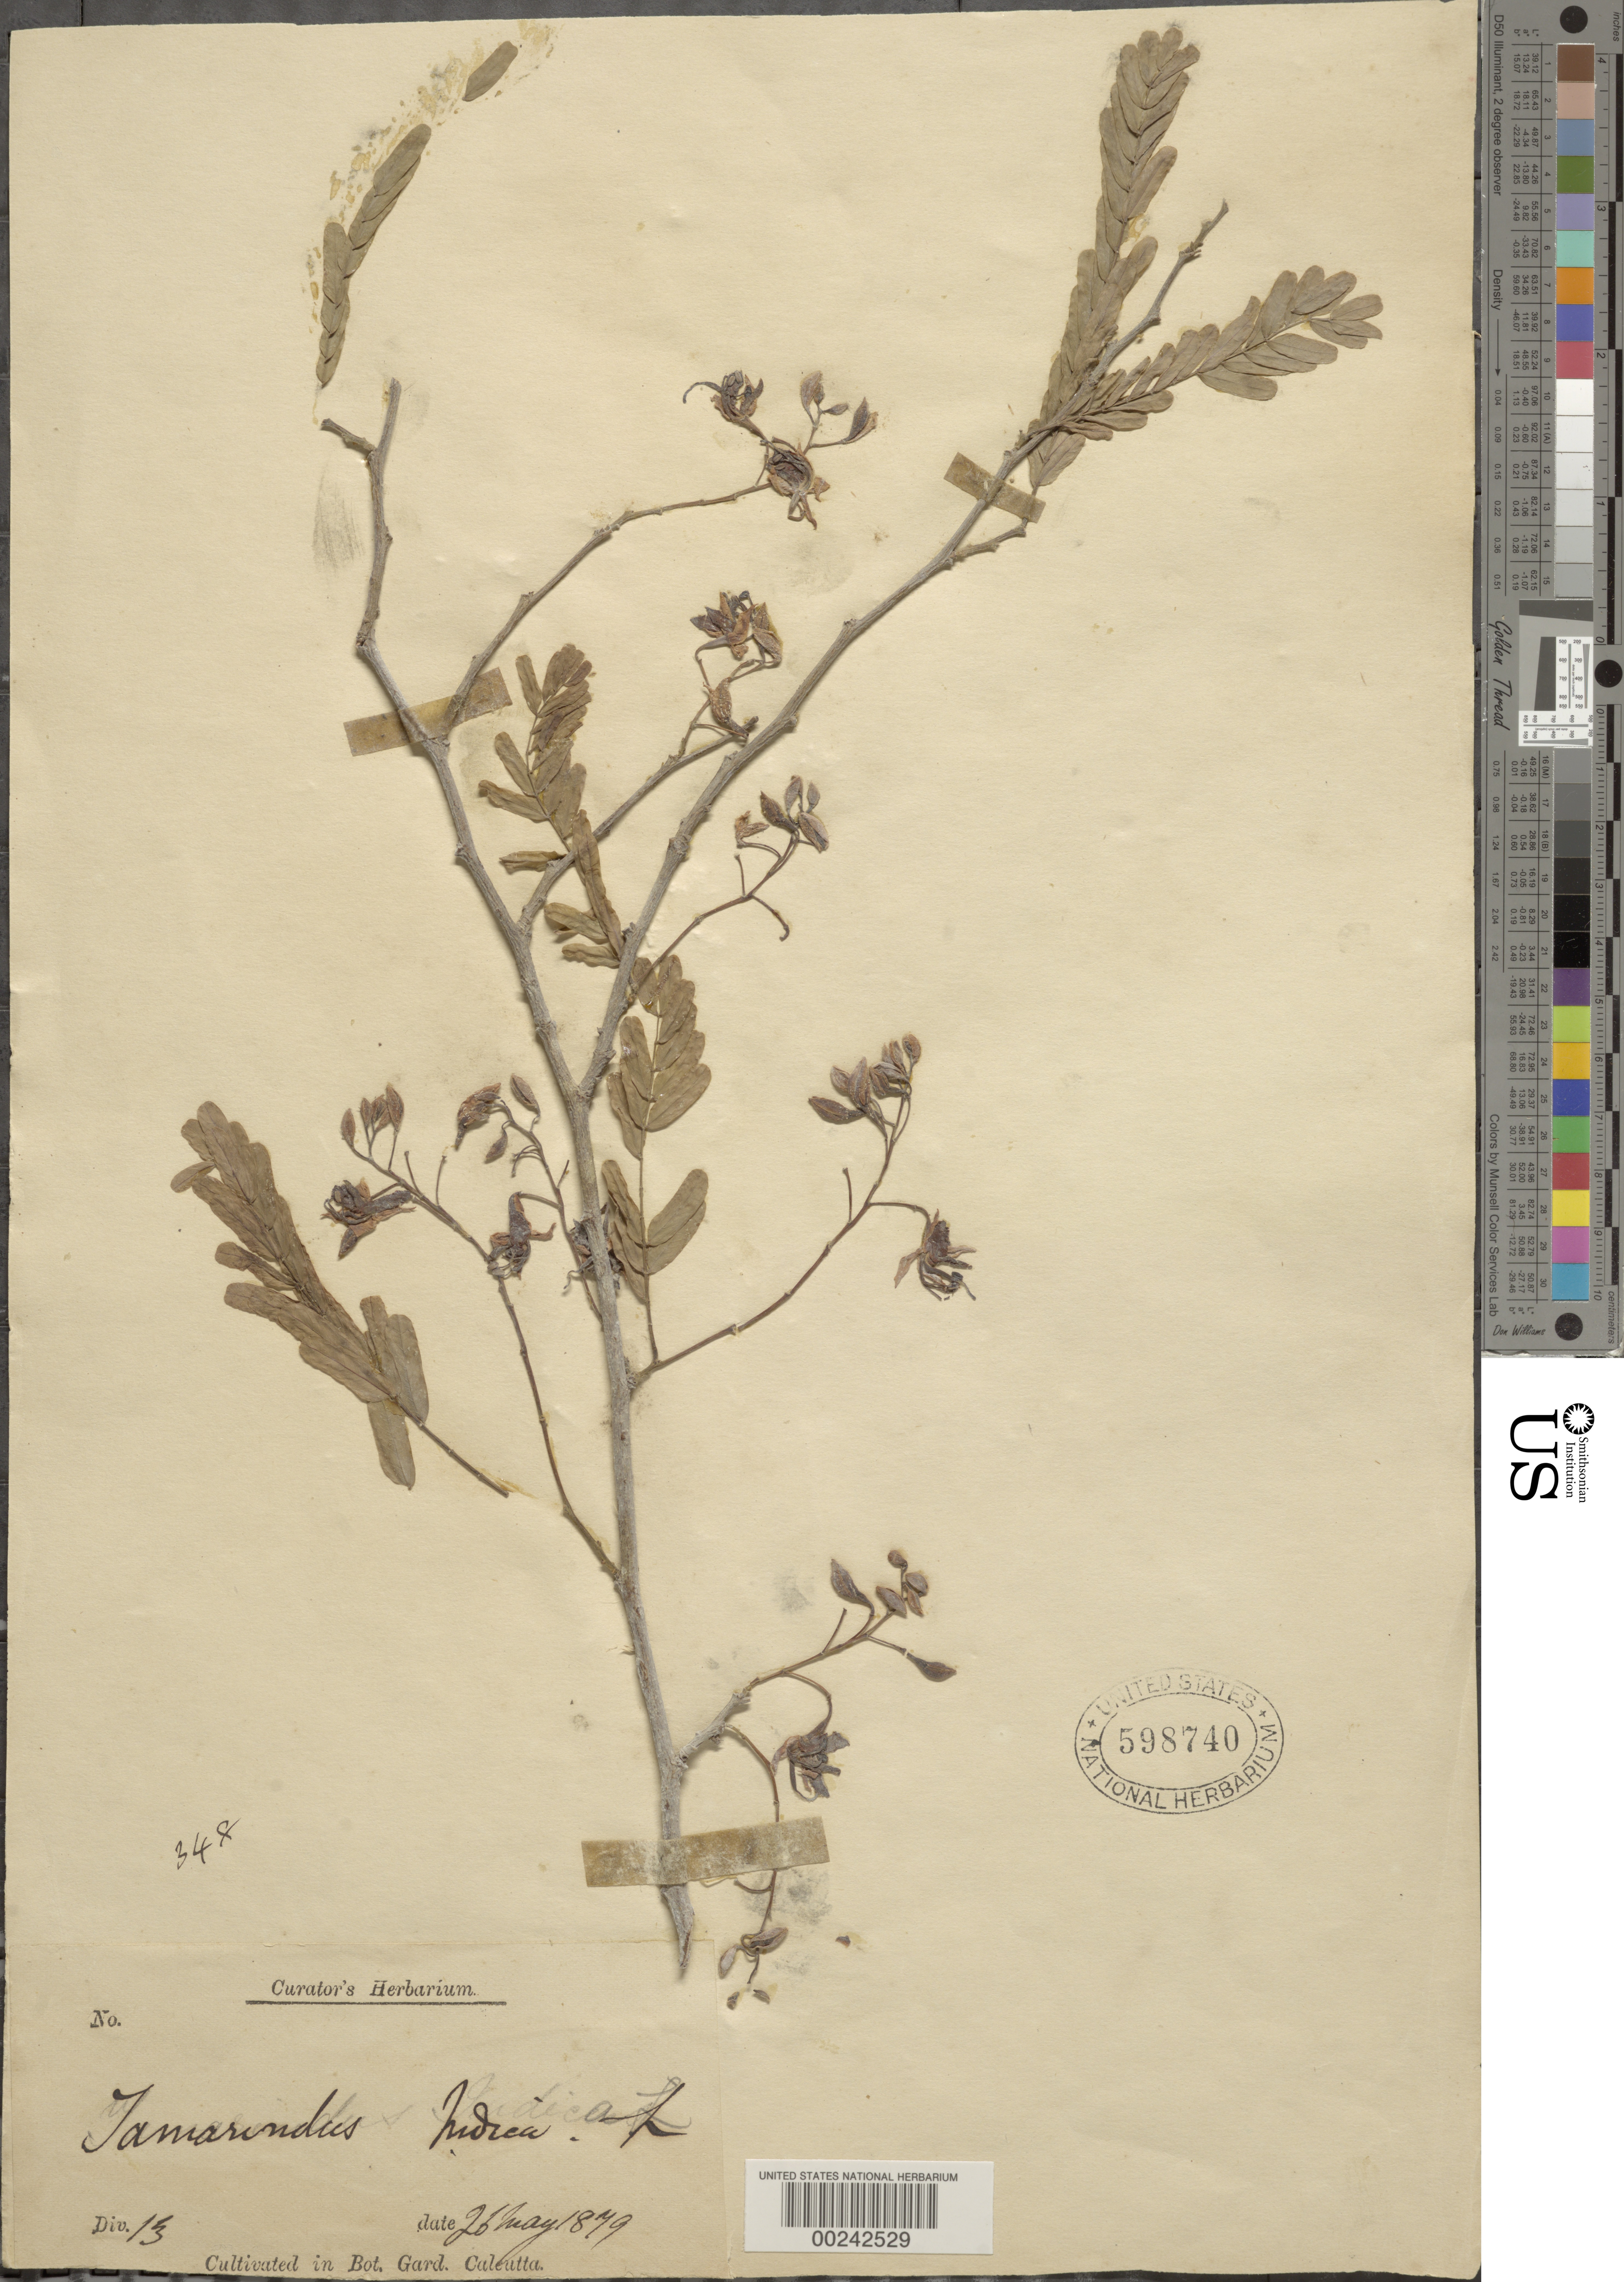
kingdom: Plantae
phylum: Tracheophyta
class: Magnoliopsida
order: Fabales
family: Fabaceae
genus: Tamarindus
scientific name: Tamarindus indica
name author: L.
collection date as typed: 25 May 1879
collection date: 1879-05-25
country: India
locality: Botanical garden in calcutta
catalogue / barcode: US 598740